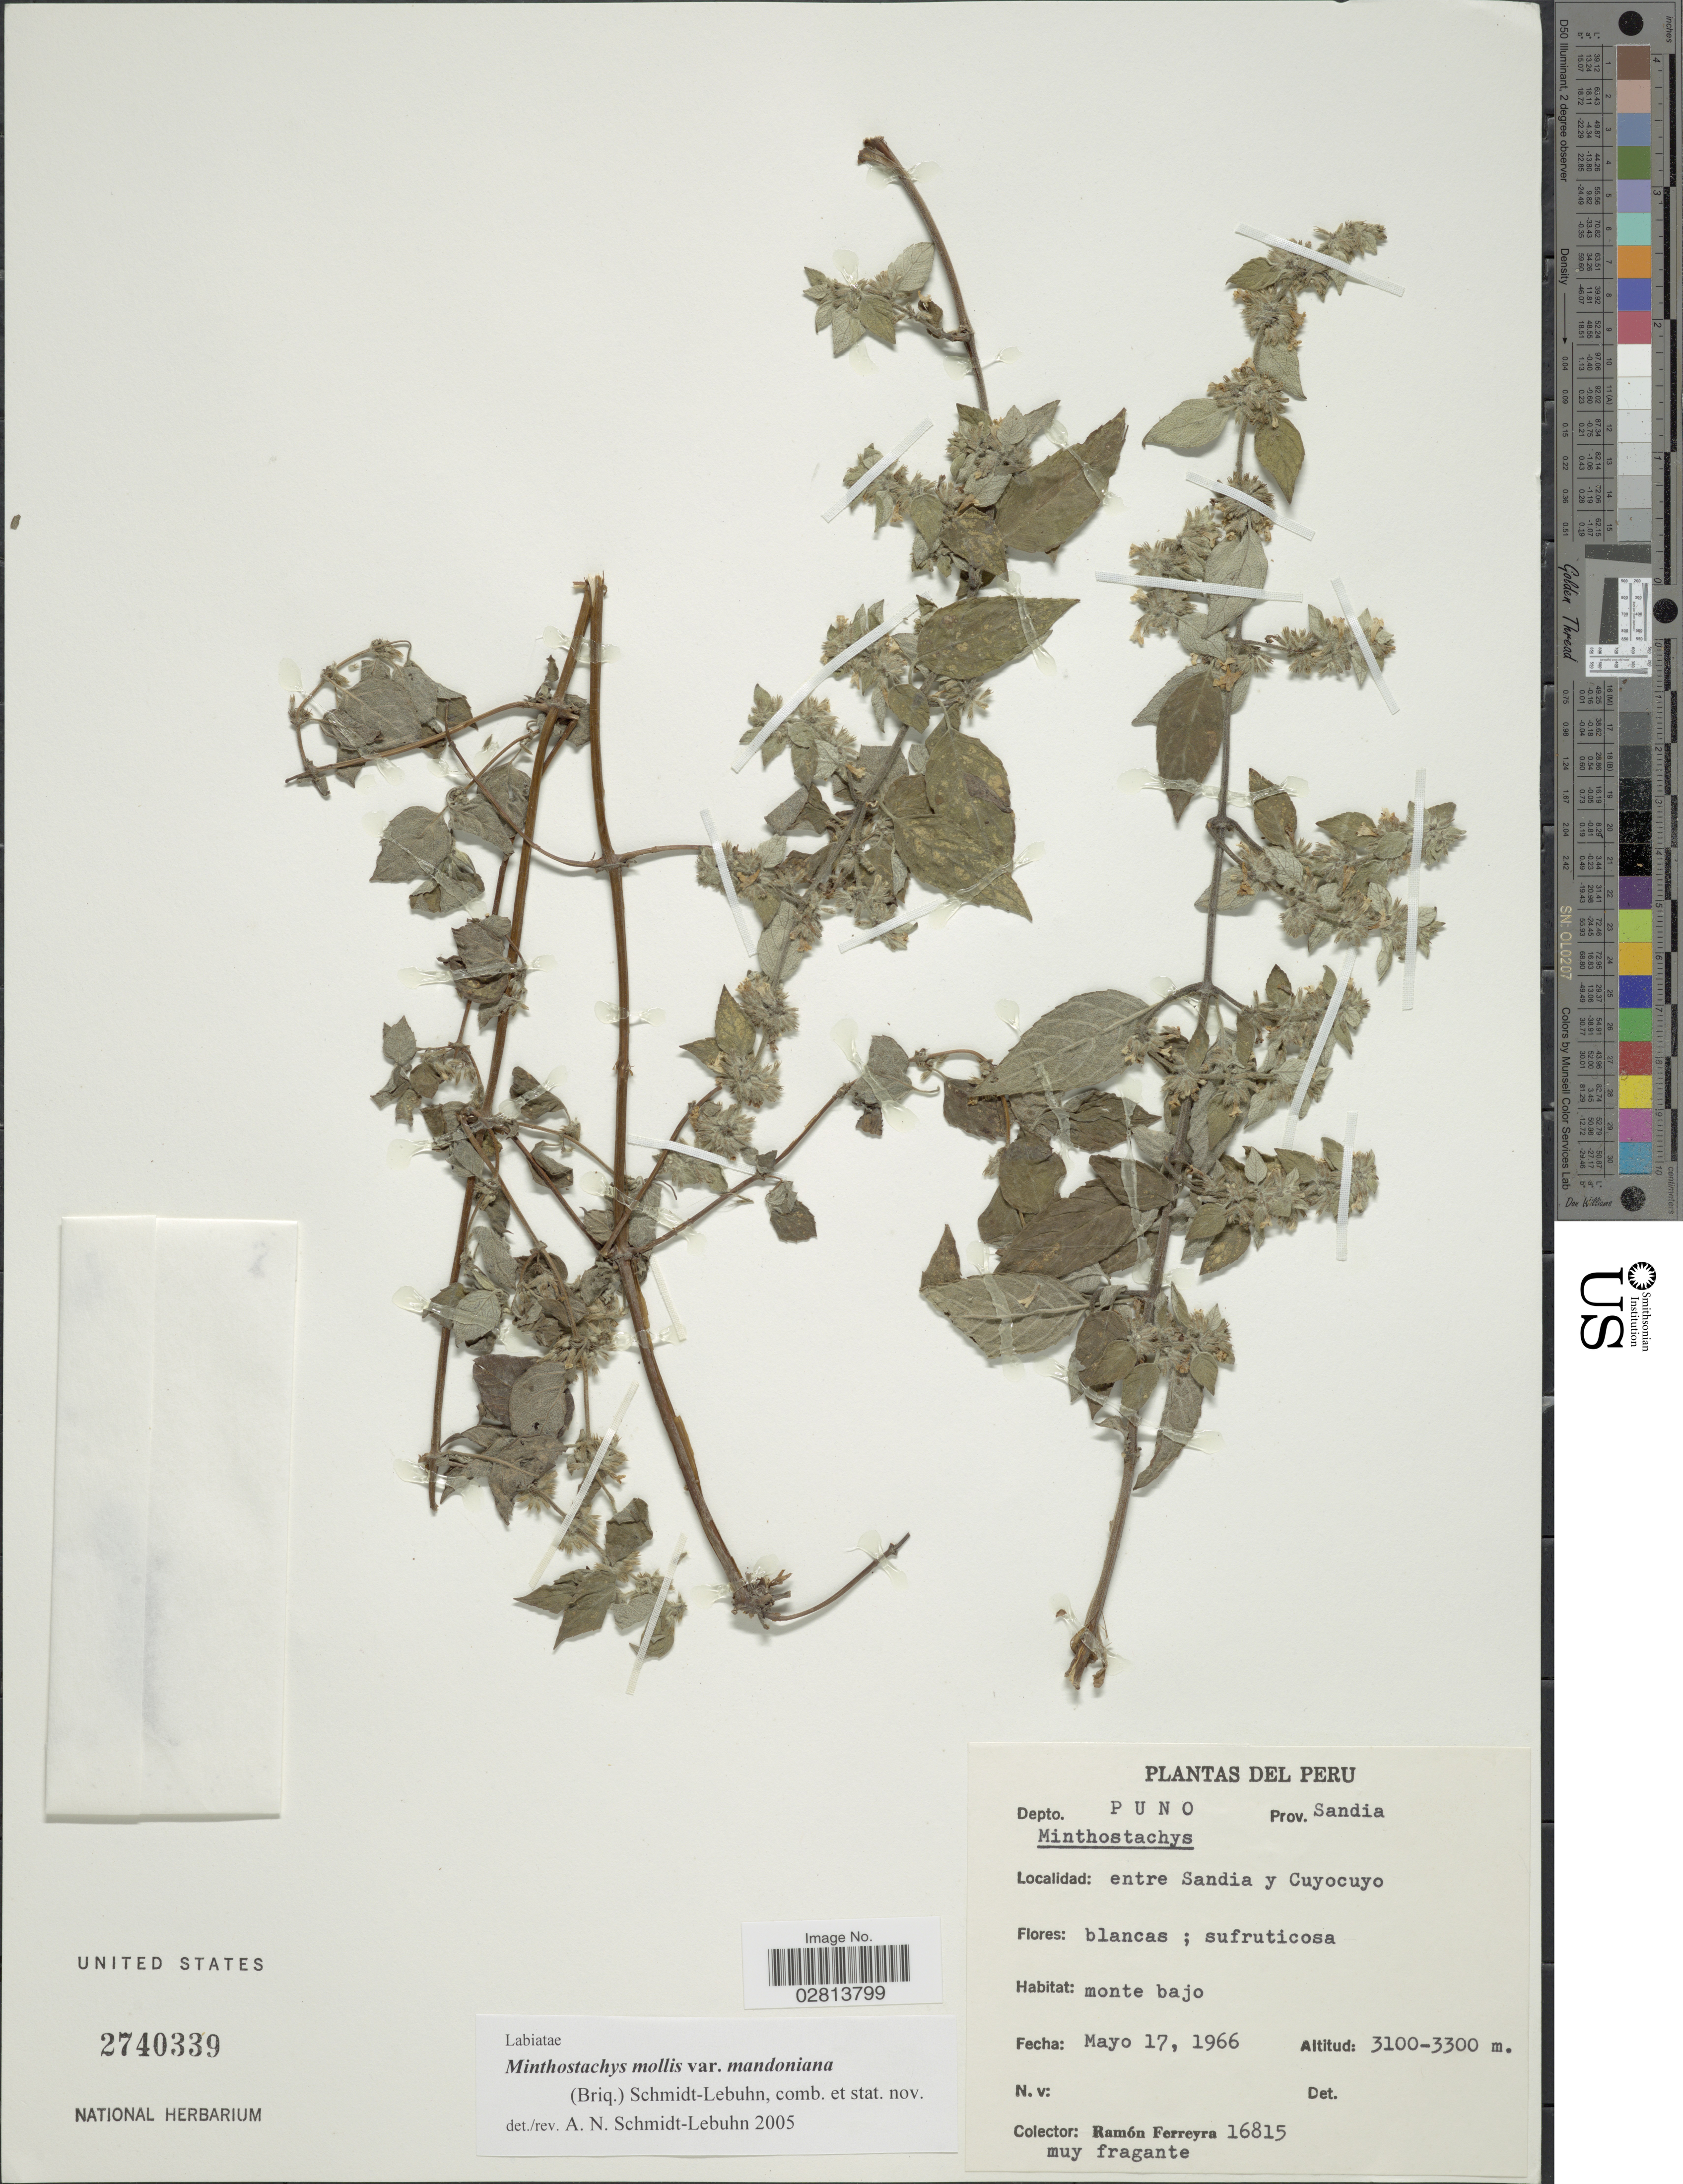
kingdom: Plantae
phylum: Tracheophyta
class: Magnoliopsida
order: Lamiales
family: Lamiaceae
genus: Minthostachys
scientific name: Minthostachys mollis var. mandoniana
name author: (Briq.) Schmidt-Leb.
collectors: R. A. Ferreyra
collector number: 16815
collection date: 1966-05-17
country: Peru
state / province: Puno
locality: Depto. Puno, Prov. Sandia, entre Sandia y Cuyocuyo.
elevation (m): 3100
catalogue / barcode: US 2740339